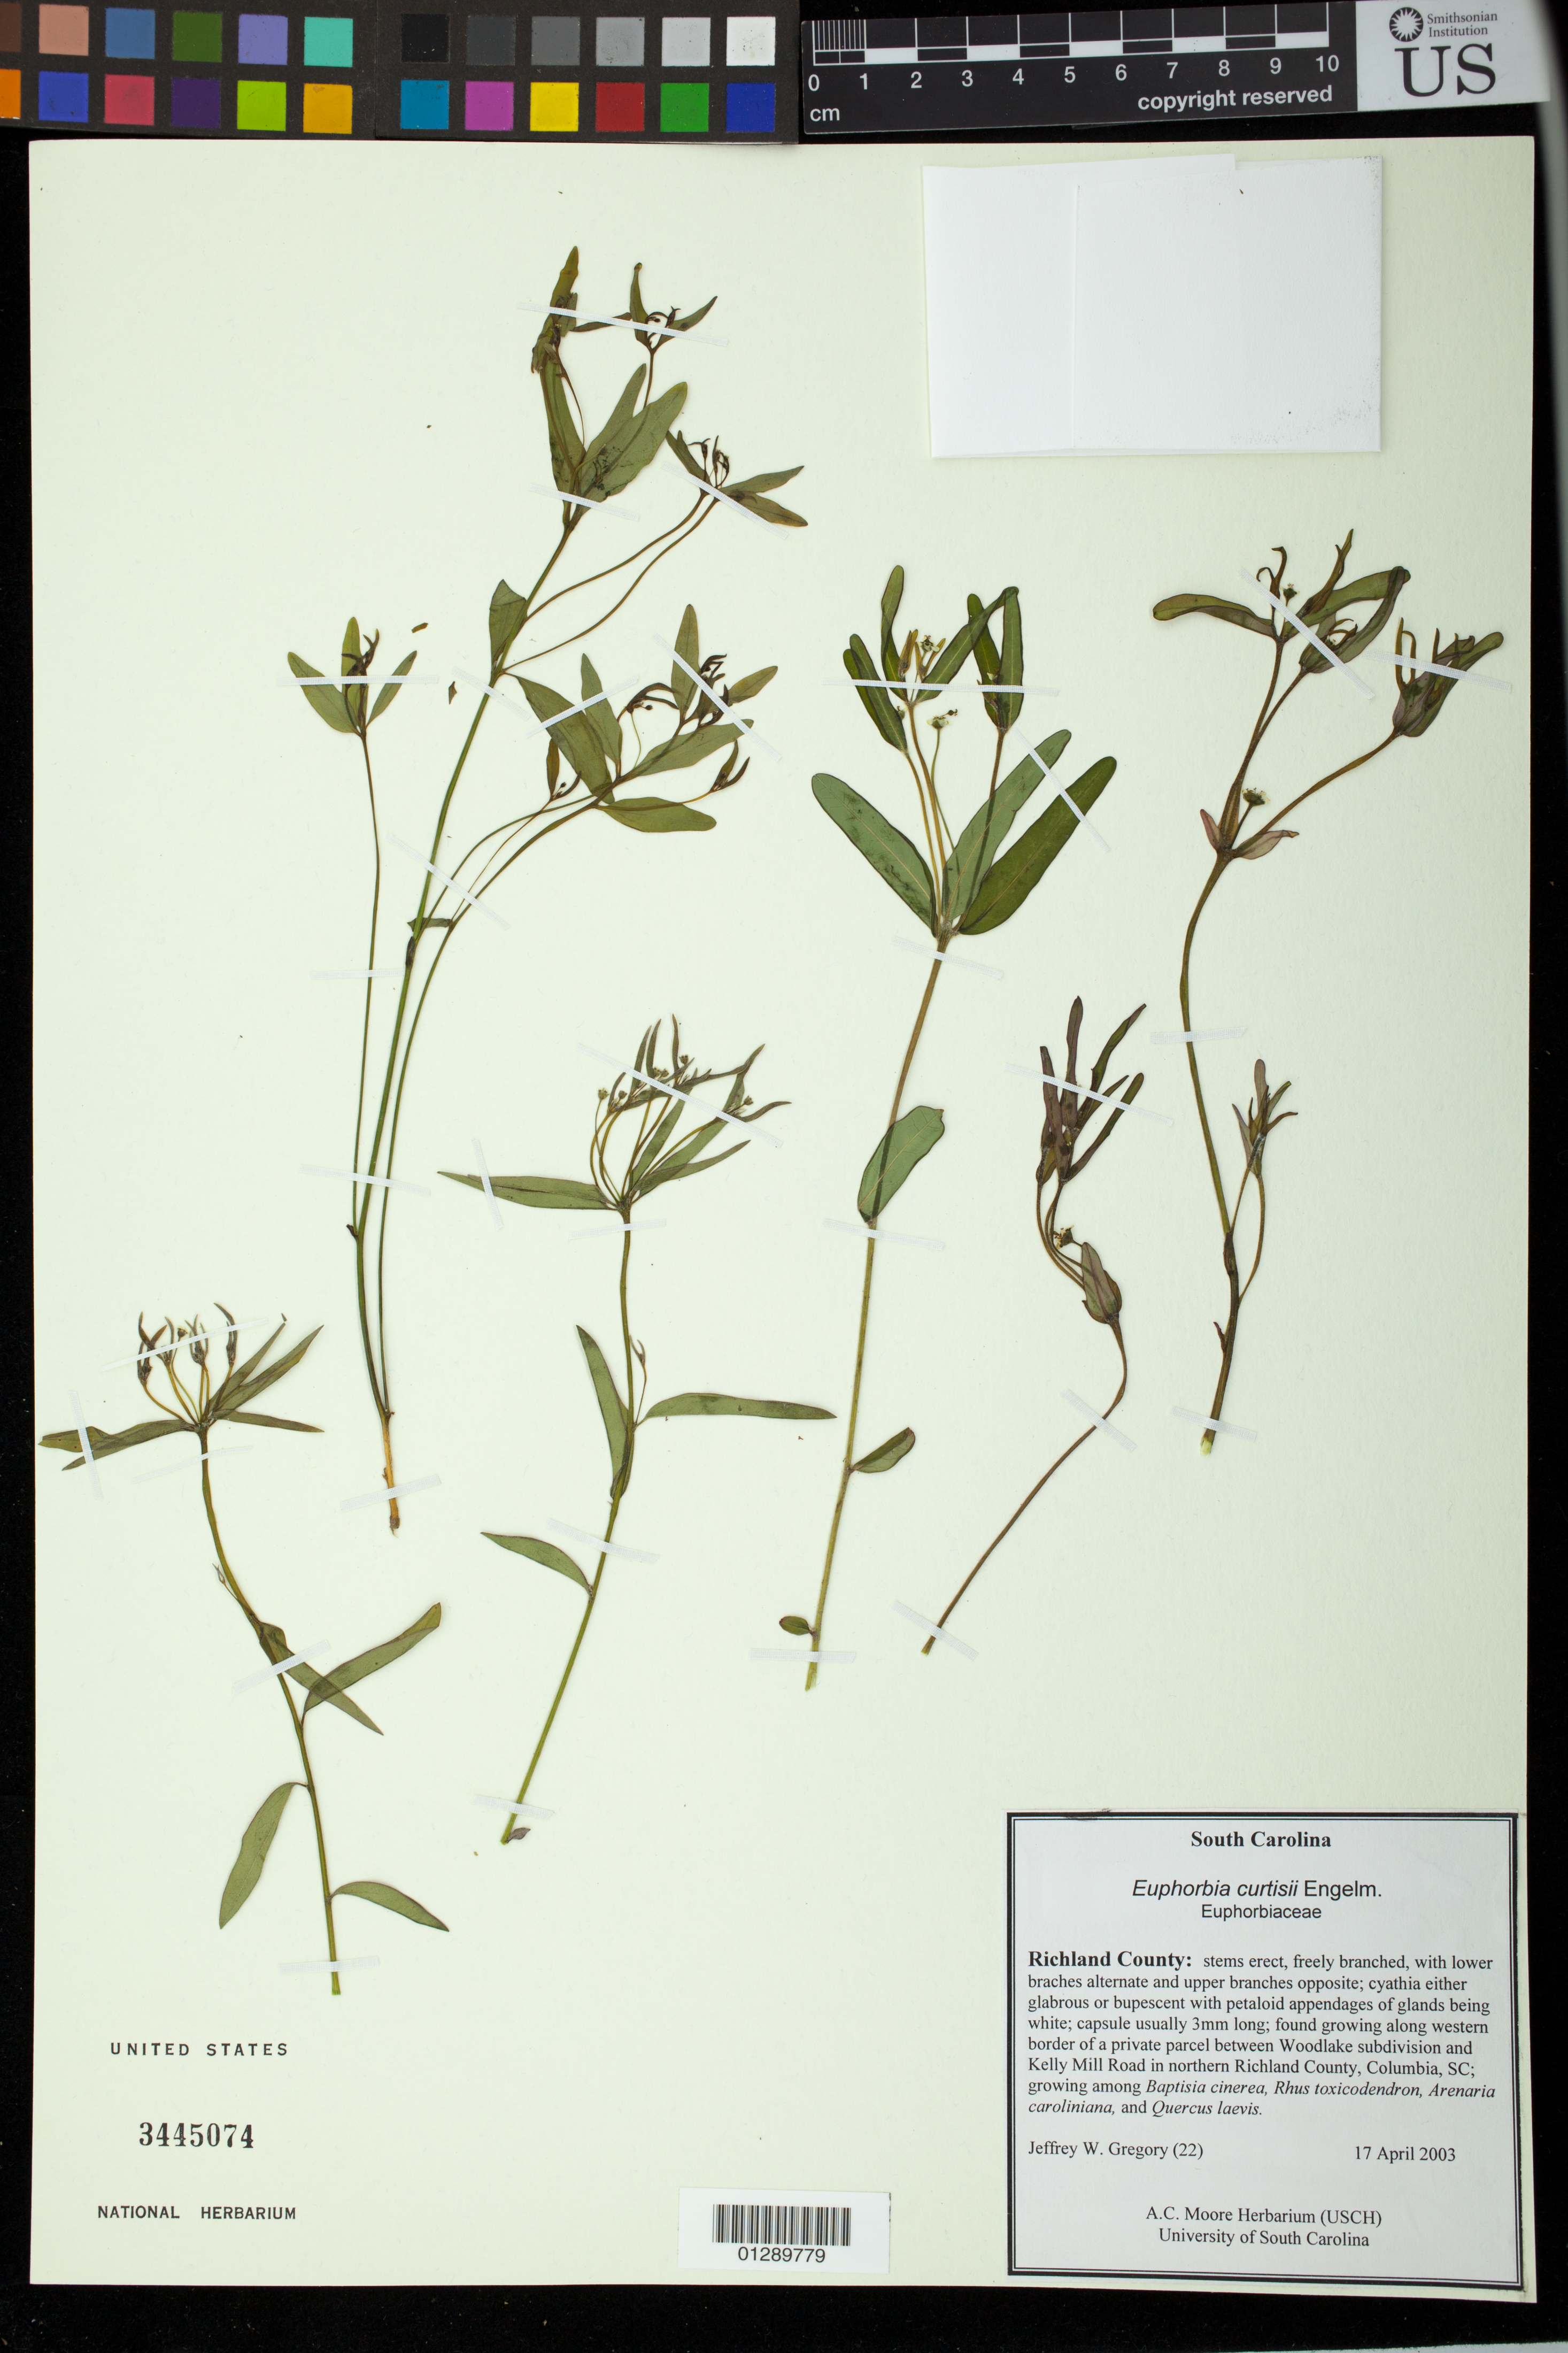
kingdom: Plantae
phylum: Tracheophyta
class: Magnoliopsida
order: Malpighiales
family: Euphorbiaceae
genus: Euphorbia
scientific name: Euphorbia curtisii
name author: Engelm.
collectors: J. Gregory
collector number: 22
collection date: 2003-04-17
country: United States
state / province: South Carolina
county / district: Richland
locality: Western border between Woodlake subdivision and Kelly Mill Road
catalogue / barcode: US 3445074